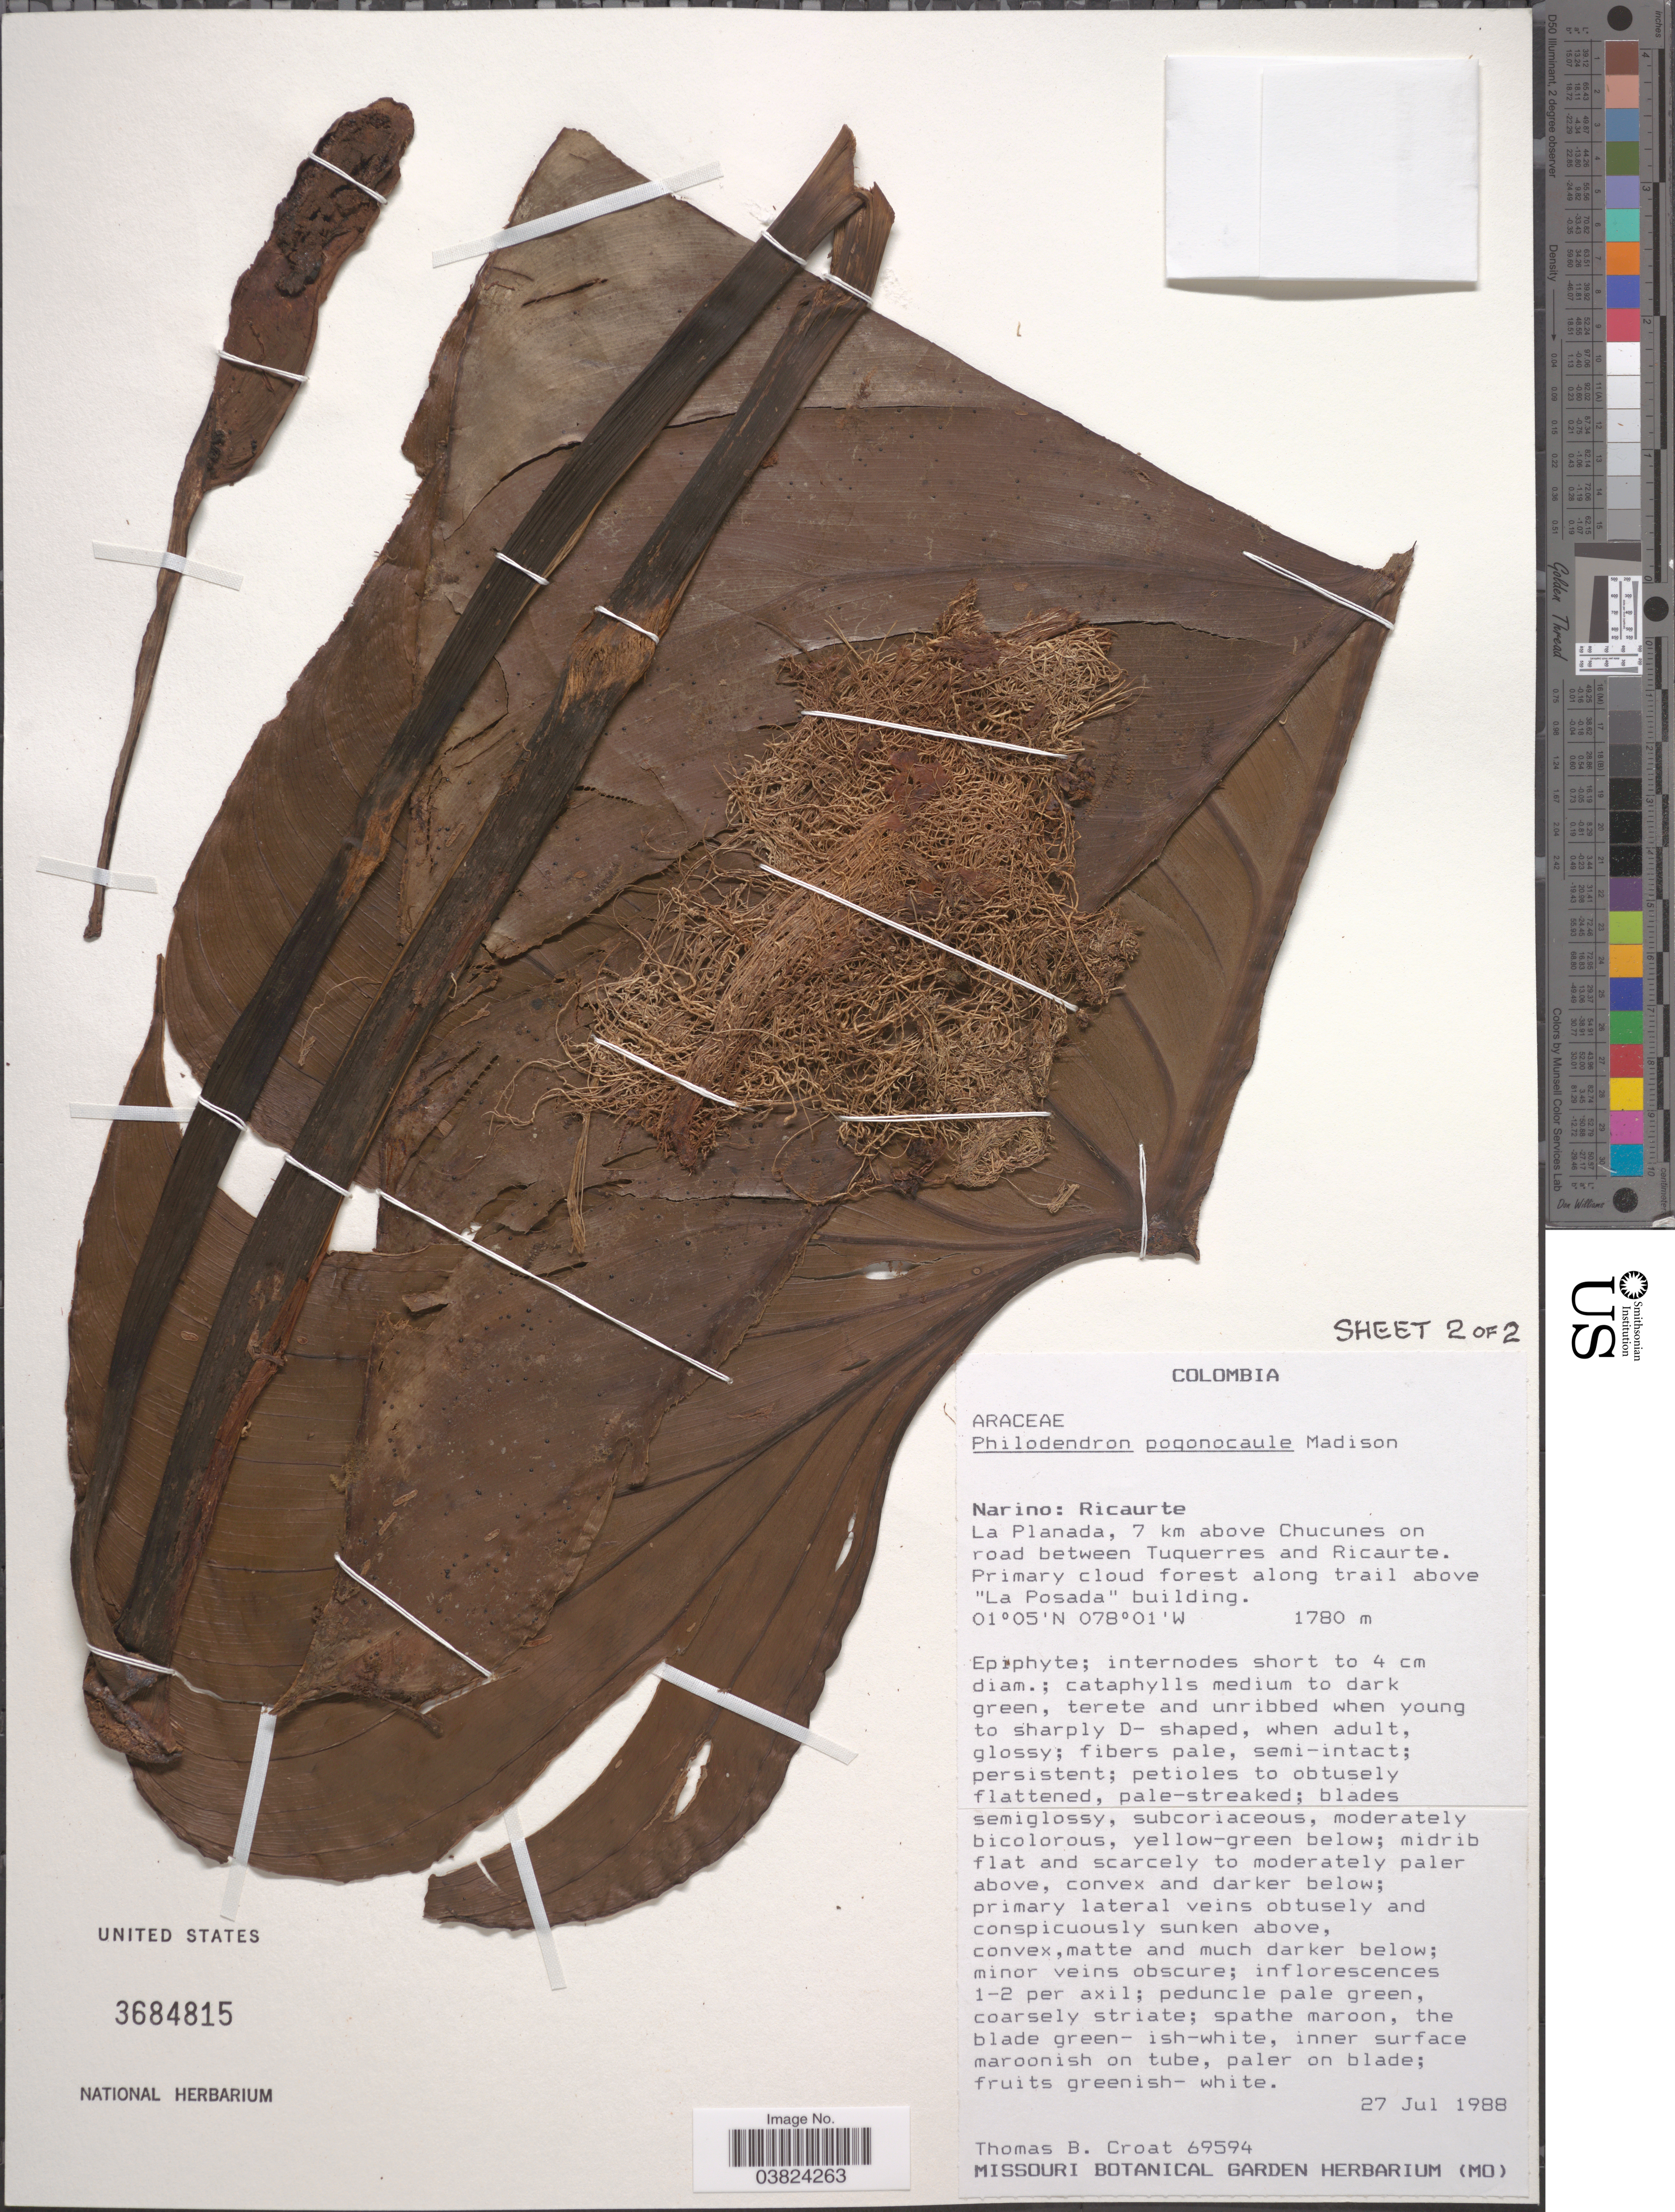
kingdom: Plantae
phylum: Tracheophyta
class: Liliopsida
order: Alismatales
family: Araceae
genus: Philodendron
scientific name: Philodendron pogonocaule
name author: Madison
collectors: T. B. Croat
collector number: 69594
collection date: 1988-07-27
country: Colombia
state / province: Nariño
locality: Ricaurte. La Planada, 7 km above Chucunes on road between Tuquerres and Ricaurte. Primary cloud forest along trail above 'La Posada' buildling.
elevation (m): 1780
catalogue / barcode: US 3684815